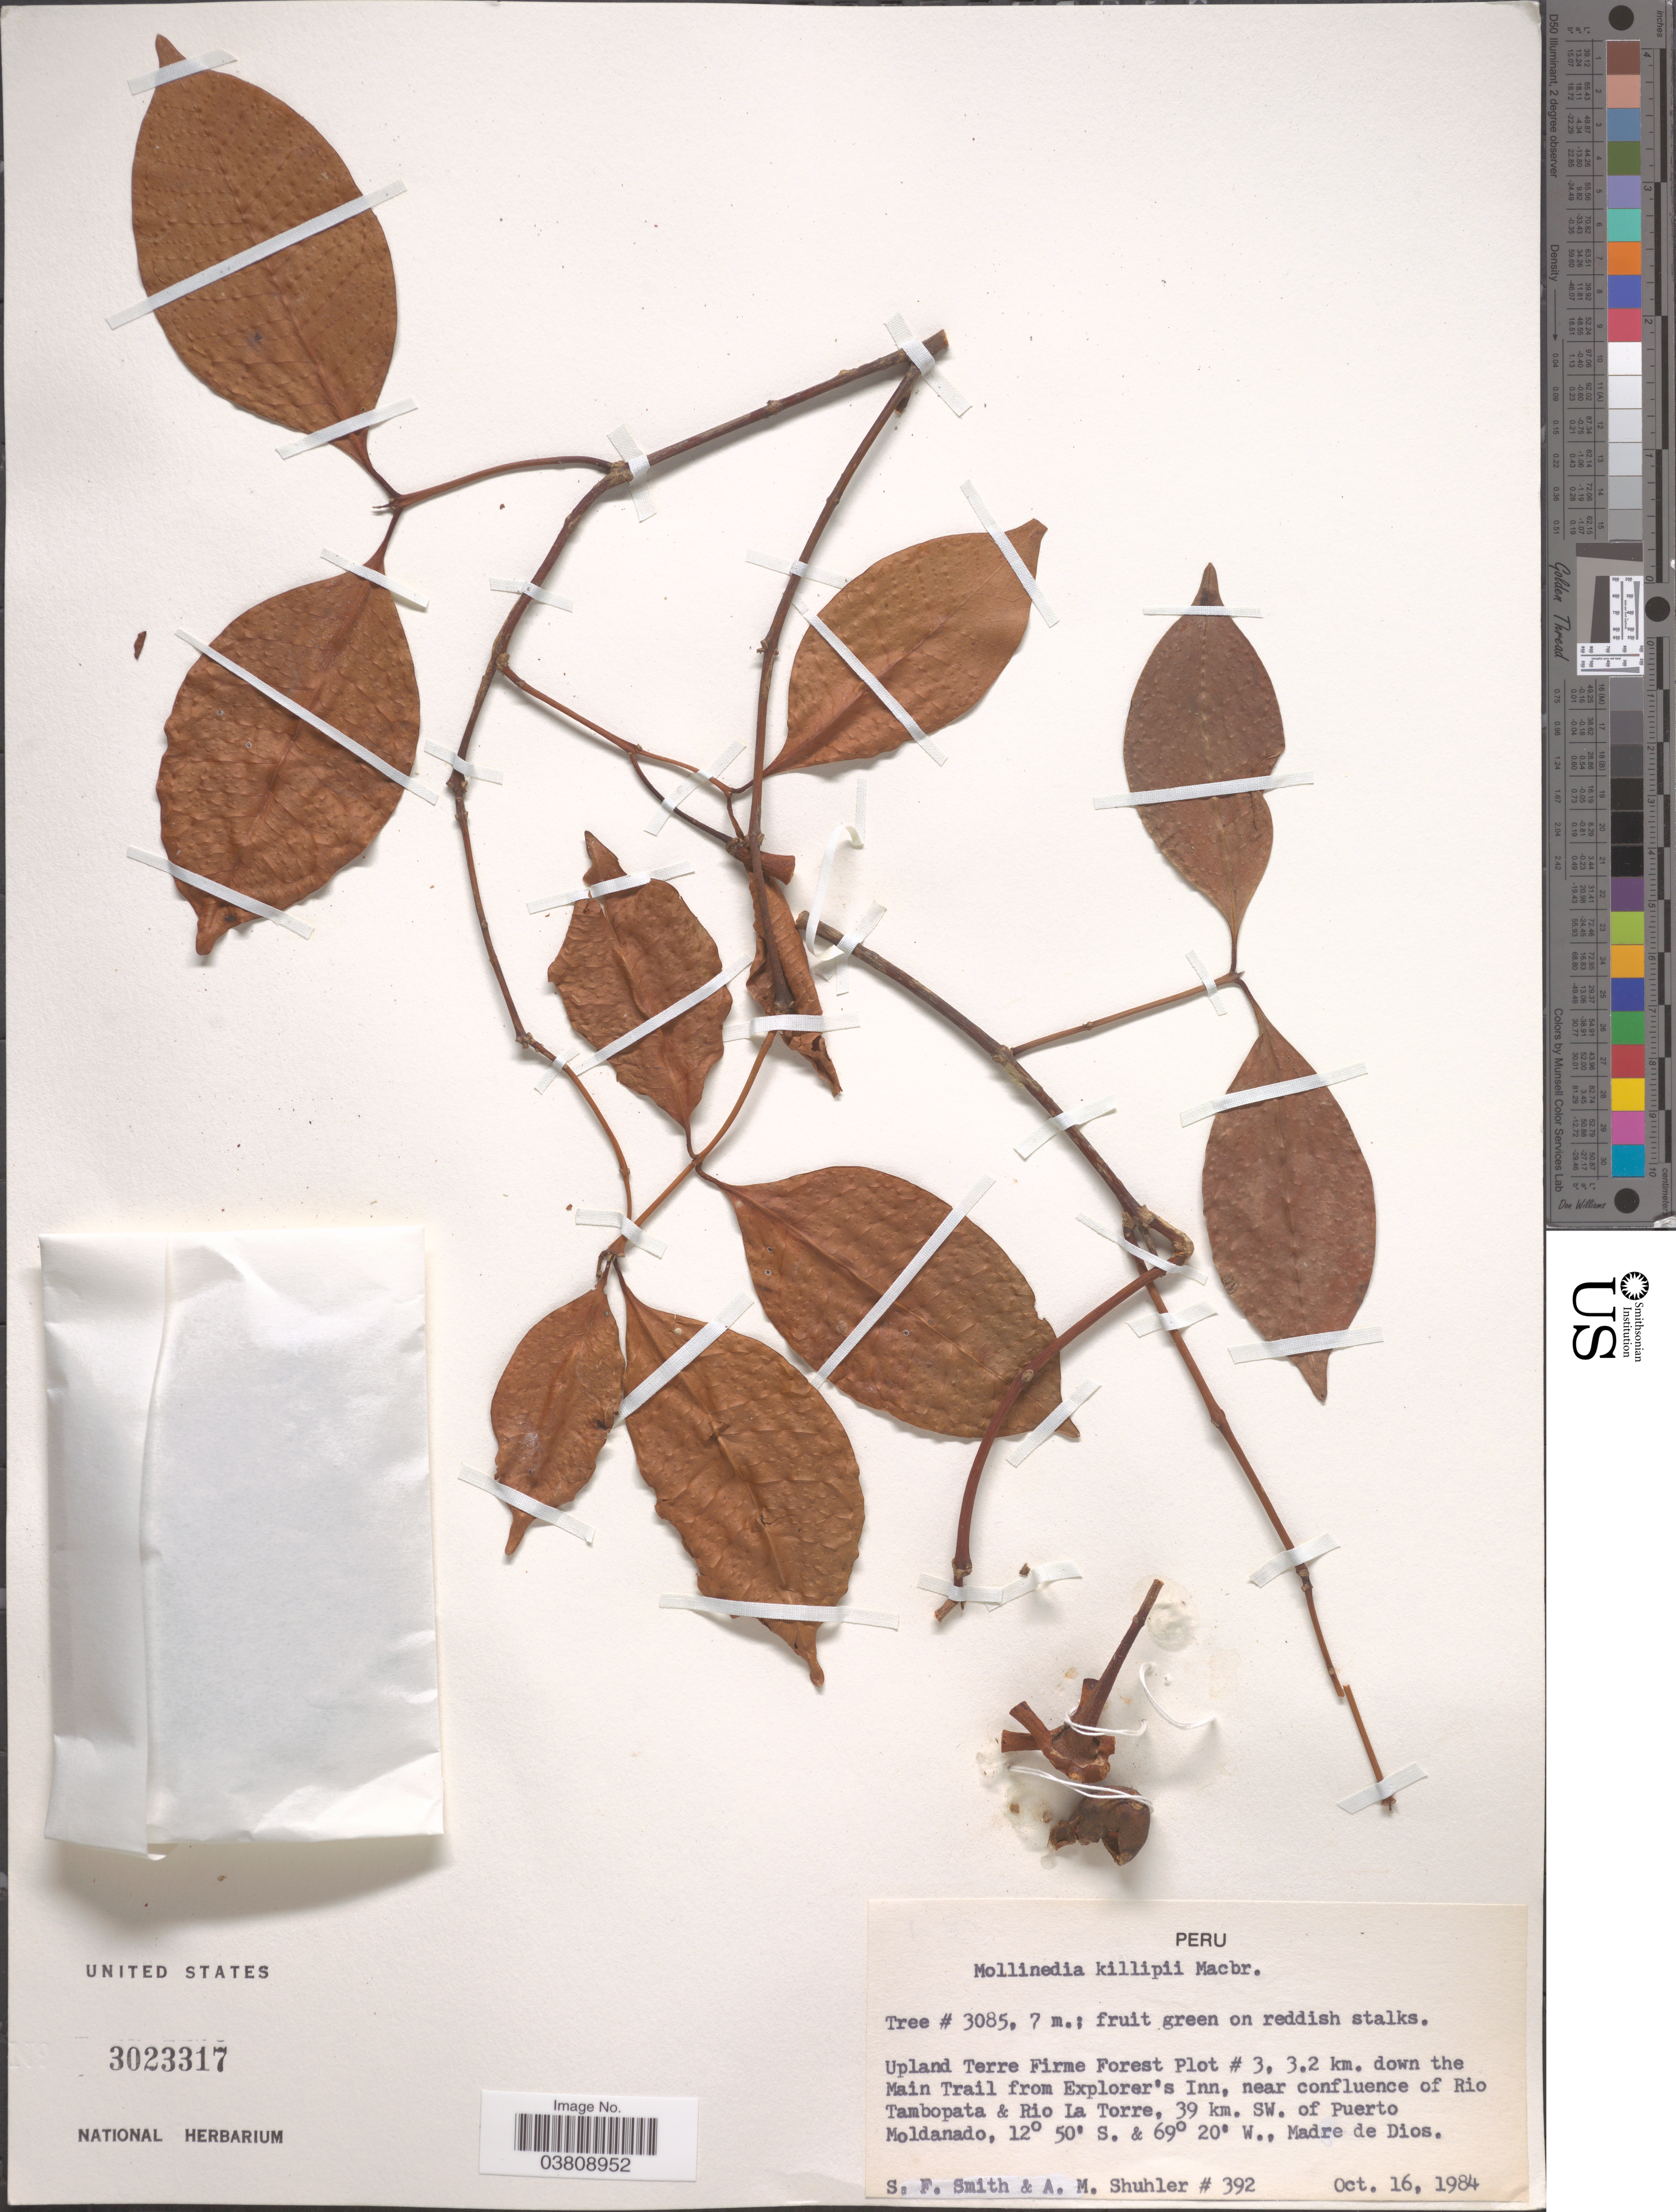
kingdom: Plantae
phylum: Tracheophyta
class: Magnoliopsida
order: Laurales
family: Monimiaceae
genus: Mollinedia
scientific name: Mollinedia killipii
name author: J.F. Macbr.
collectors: S.F. Smith & A. Shuhler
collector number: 392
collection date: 1984-10-16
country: Peru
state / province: Madre de Dios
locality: Upland Terre Firme Forest Plot # 3, 3.2 km. down the Main Trail from Explorer's Inn, near confluence of Rio Tambopata & Rio La Torre, 39 km. SW. of Puerto Moldanado.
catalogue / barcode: US 3023317